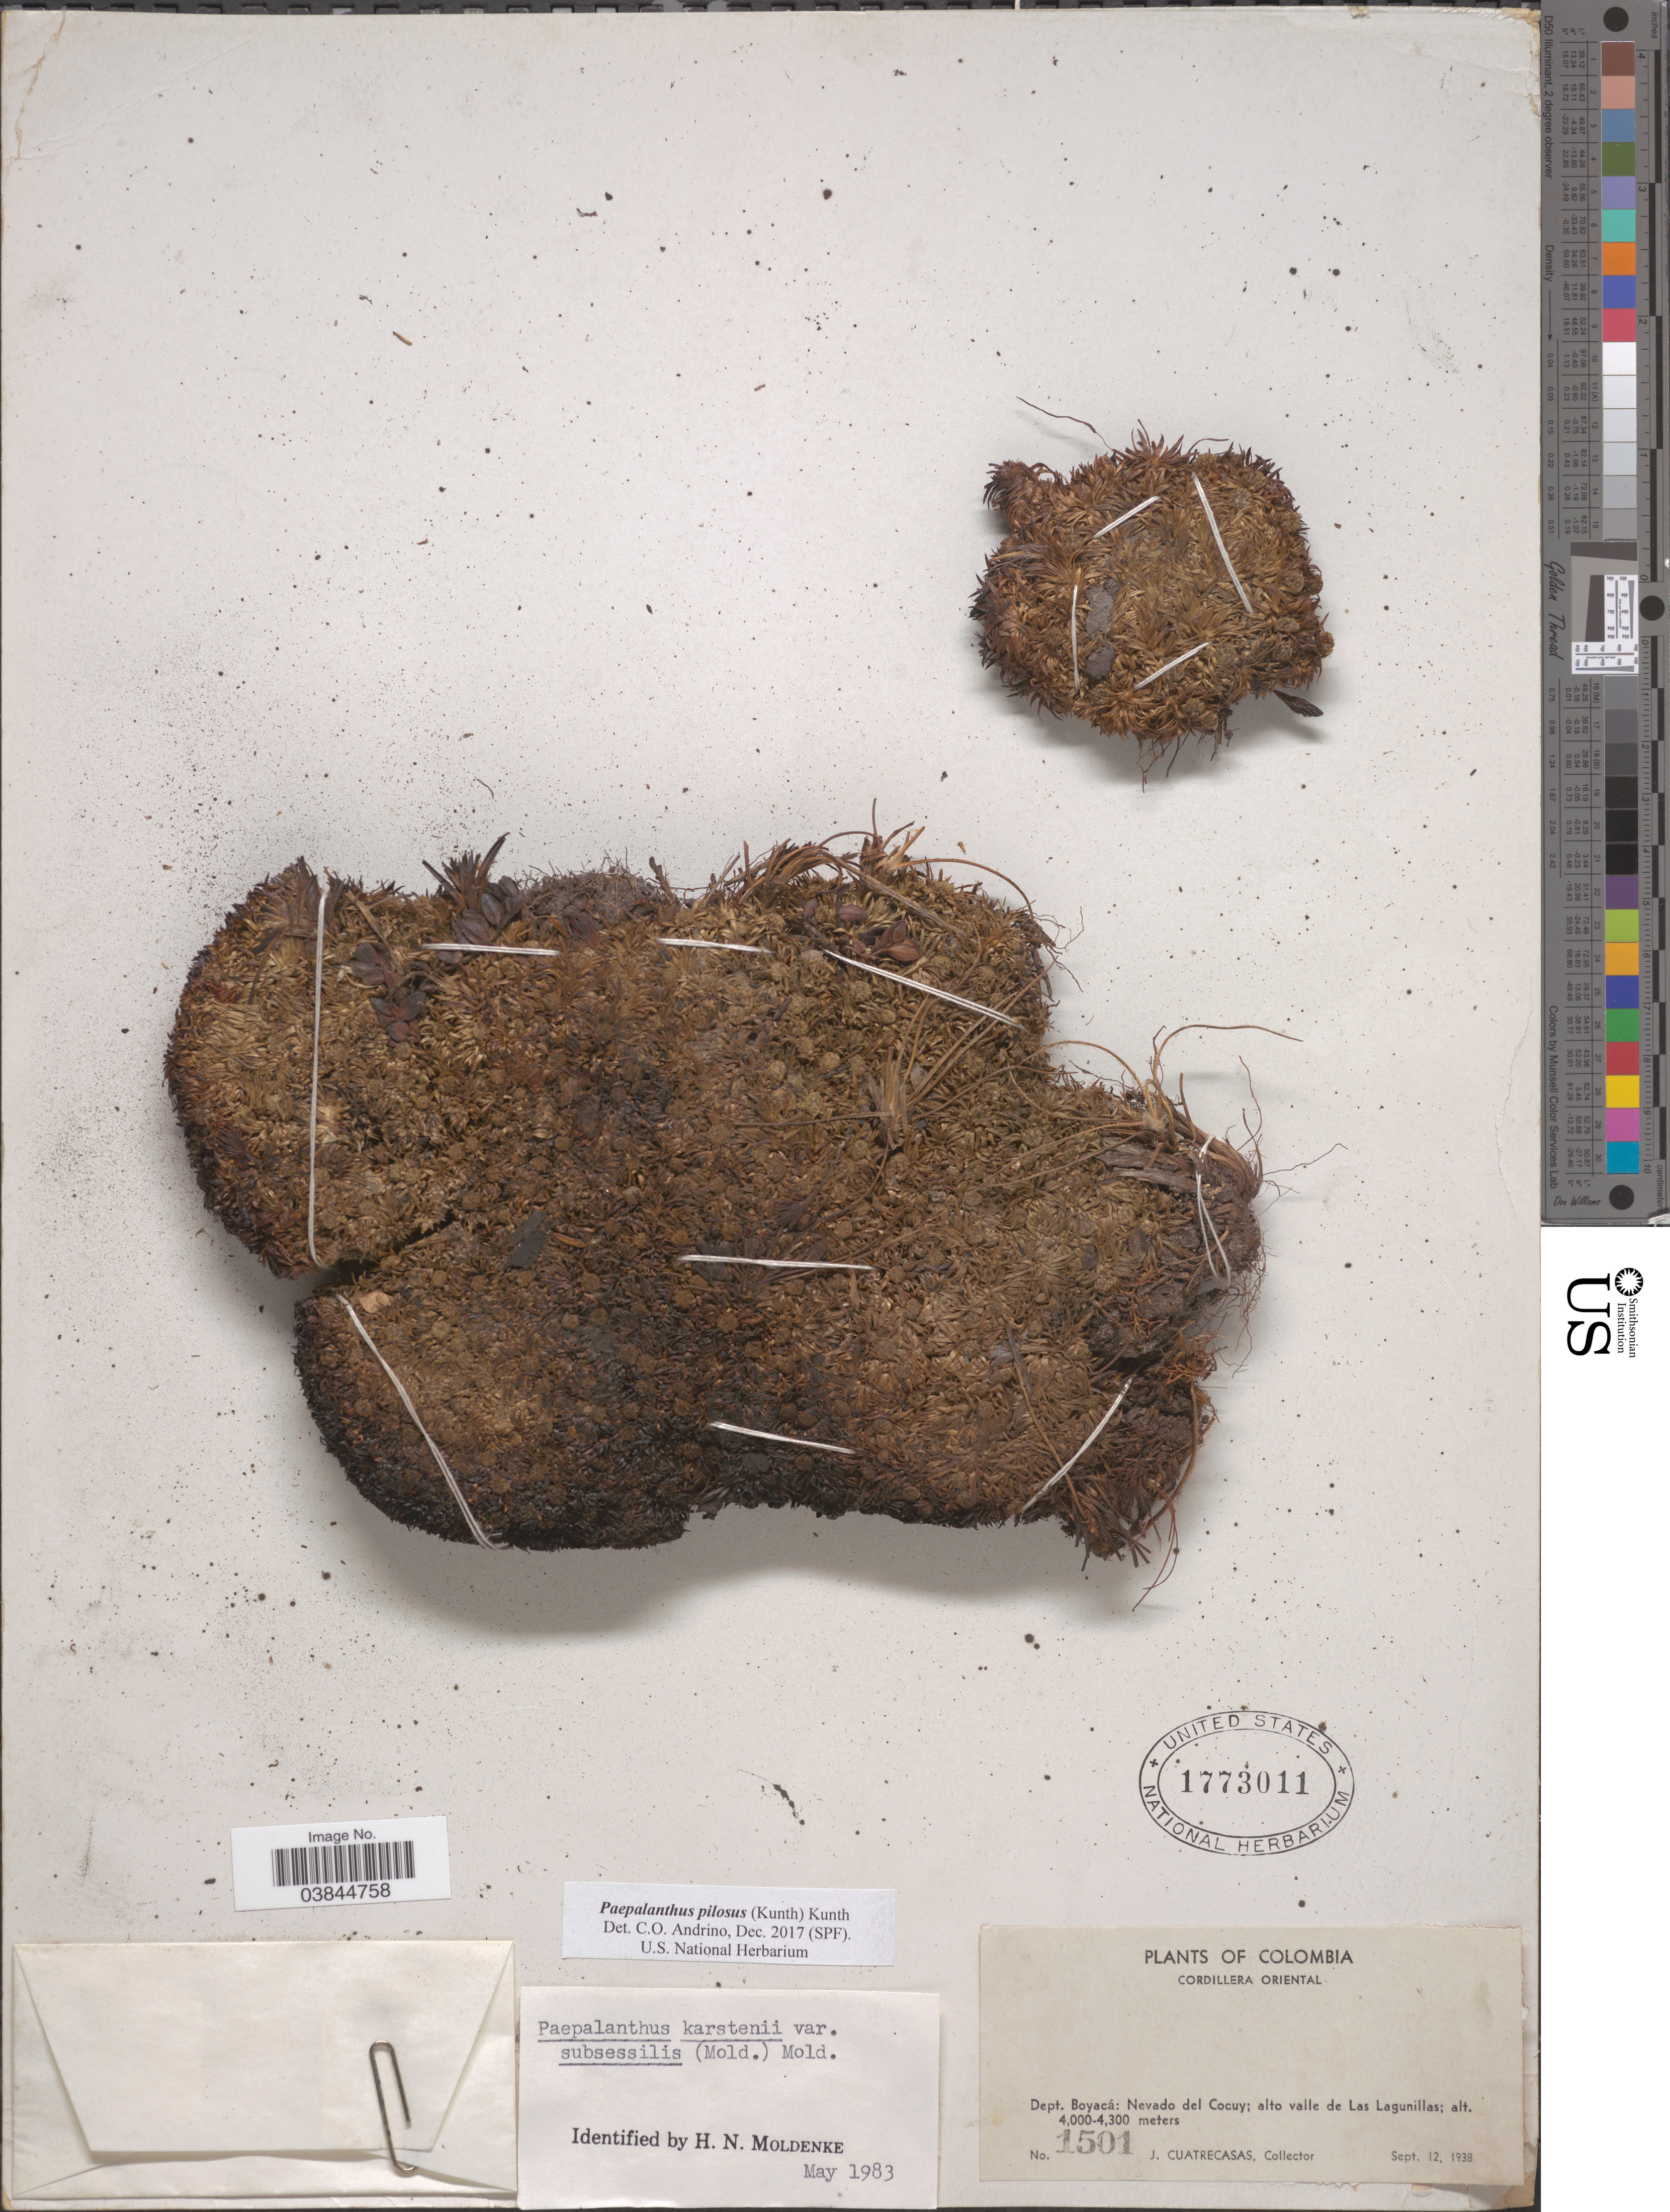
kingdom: Plantae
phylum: Tracheophyta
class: Liliopsida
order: Poales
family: Eriocaulaceae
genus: Paepalanthus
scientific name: Paepalanthus pilosus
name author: (Kunth) Kunth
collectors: J. Cuatrecasas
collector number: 1501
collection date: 1938-09-12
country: Colombia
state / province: Boyacá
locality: Cordillera Oriental. Dept. Boyacá: Nevado del Cocuy; alto valle de Las Lagunillas.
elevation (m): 4000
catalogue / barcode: US 1773011